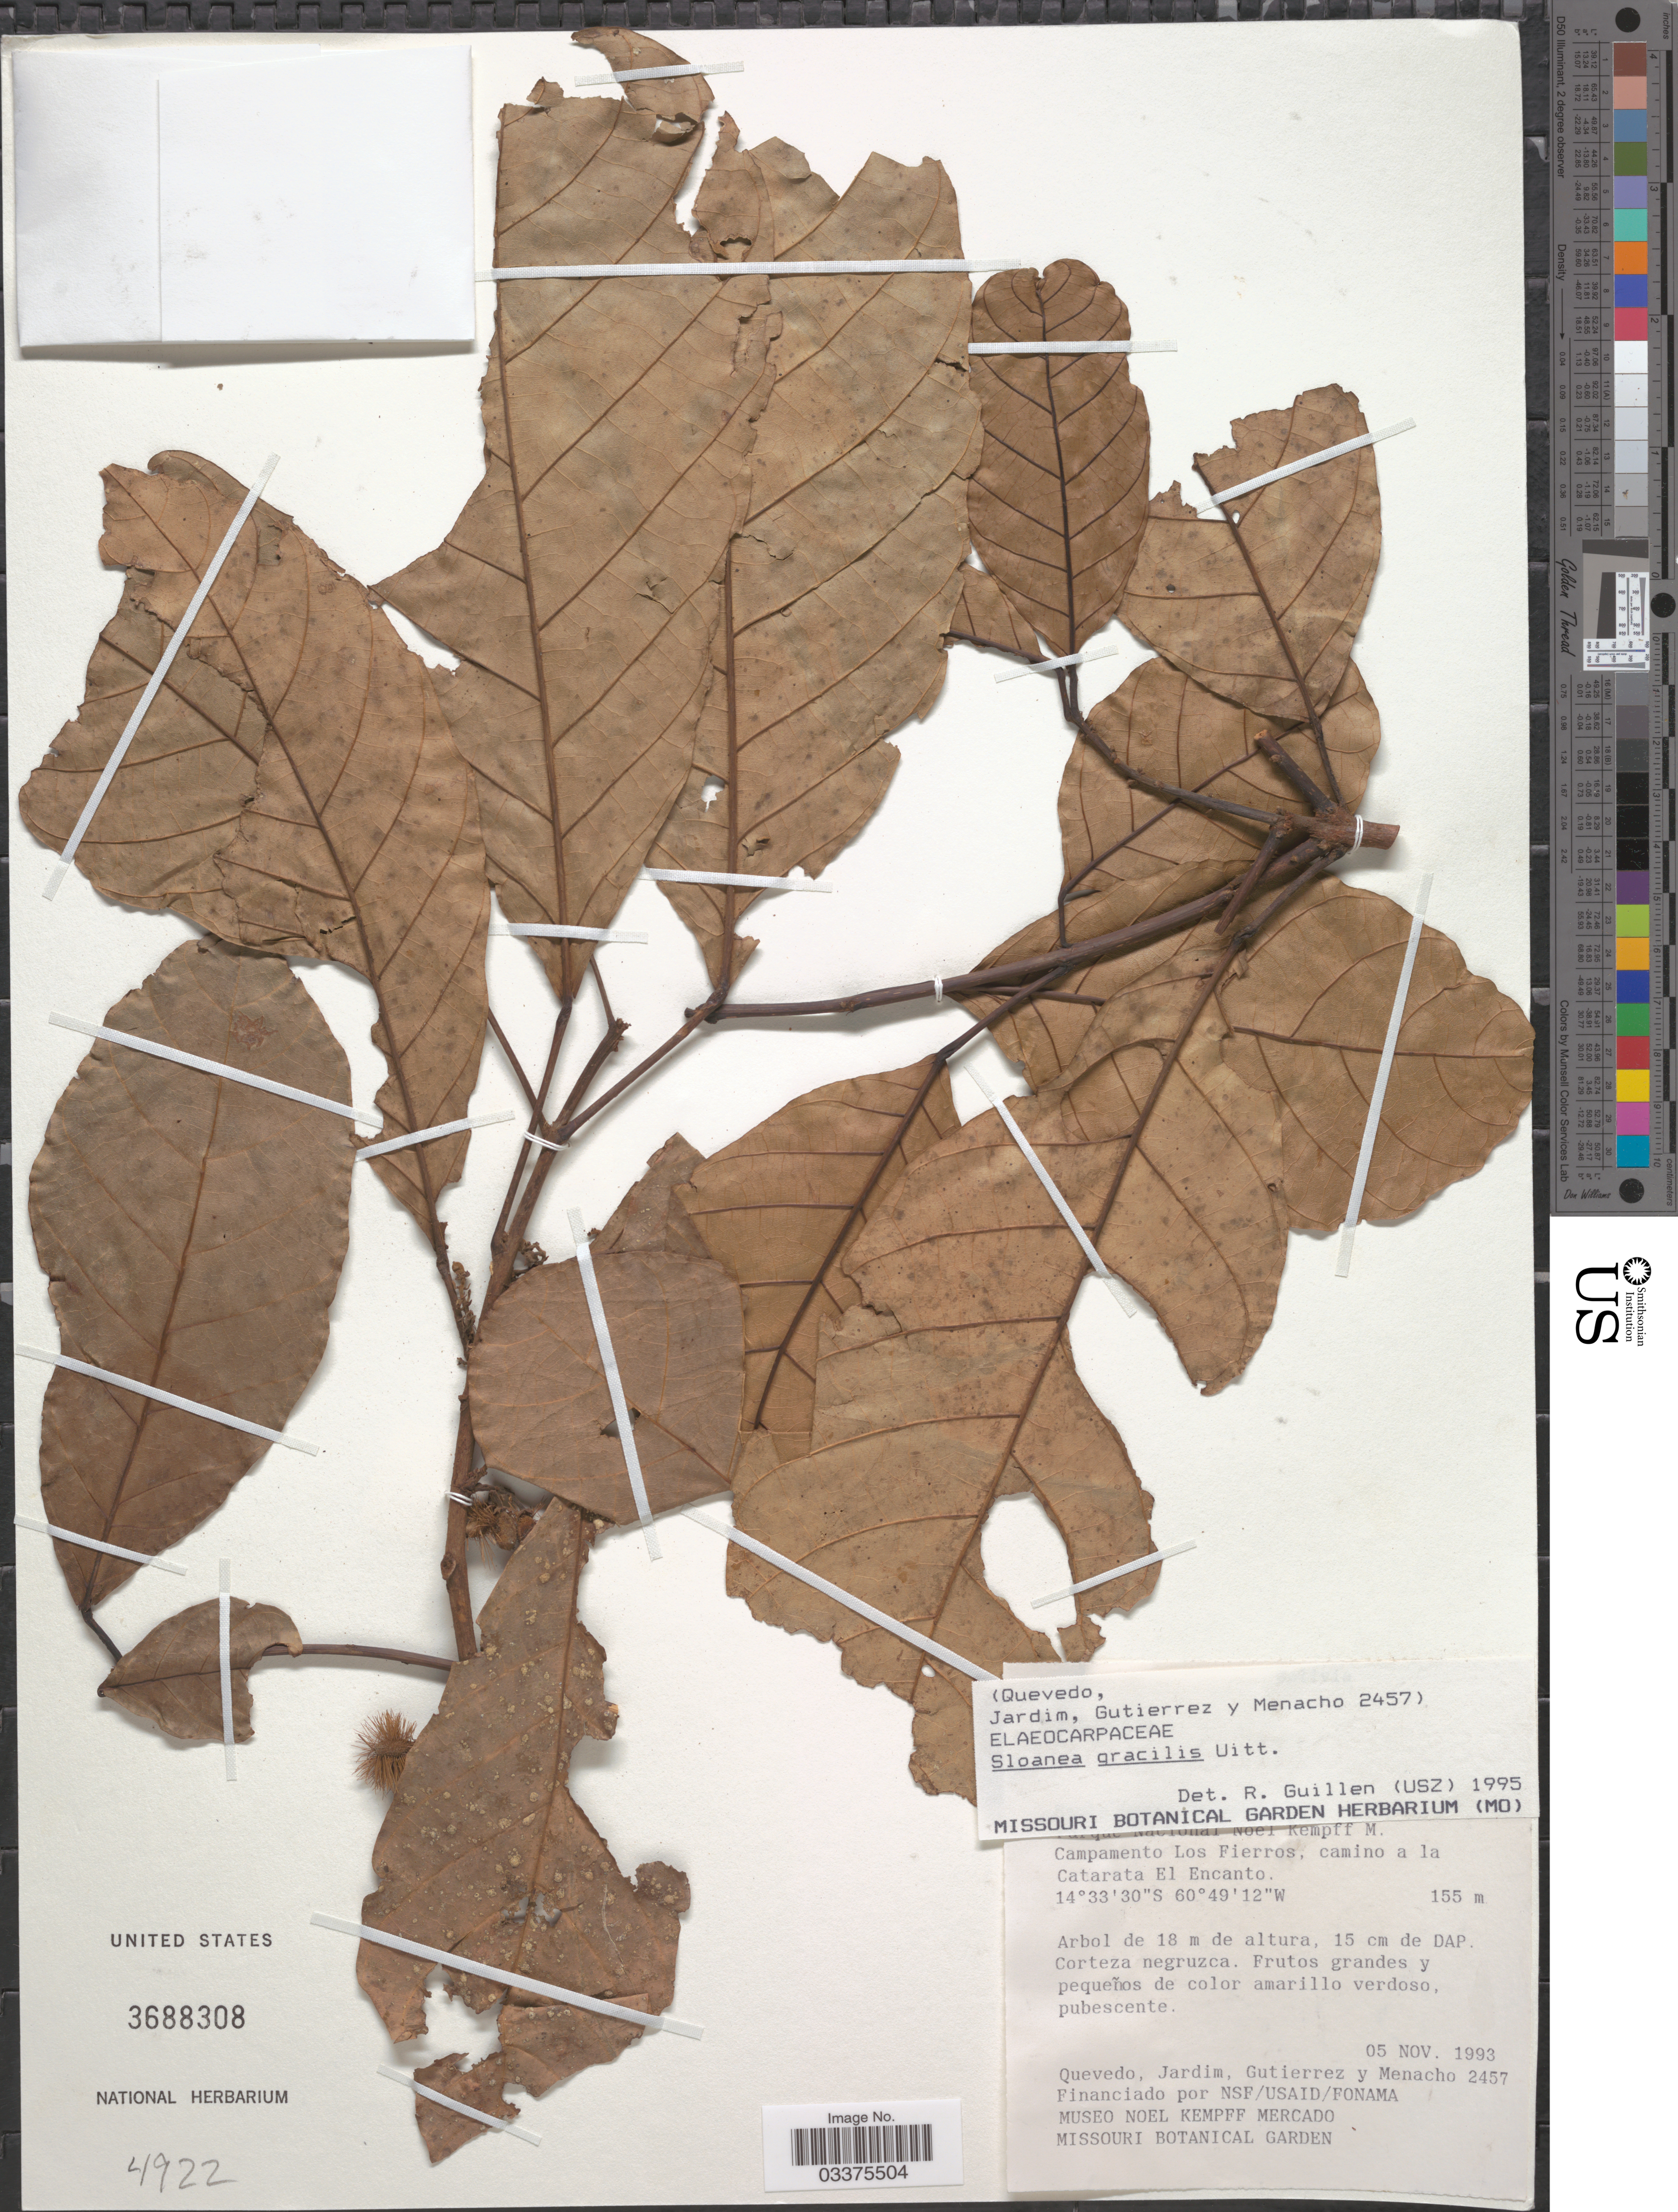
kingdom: Plantae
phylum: Tracheophyta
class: Magnoliopsida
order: Oxalidales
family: Elaeocarpaceae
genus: Sloanea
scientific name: Sloanea gracilis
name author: Uittien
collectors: -- Quevedo, Jardim, --, -. Gutierrez & Menacho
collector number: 2457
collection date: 1993-11-05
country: Bolivia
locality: Parque Nacional Noel Kempff M., Campamento Los Fierros, camino a la Catarata El Encanto.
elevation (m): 155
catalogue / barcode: US 3688308